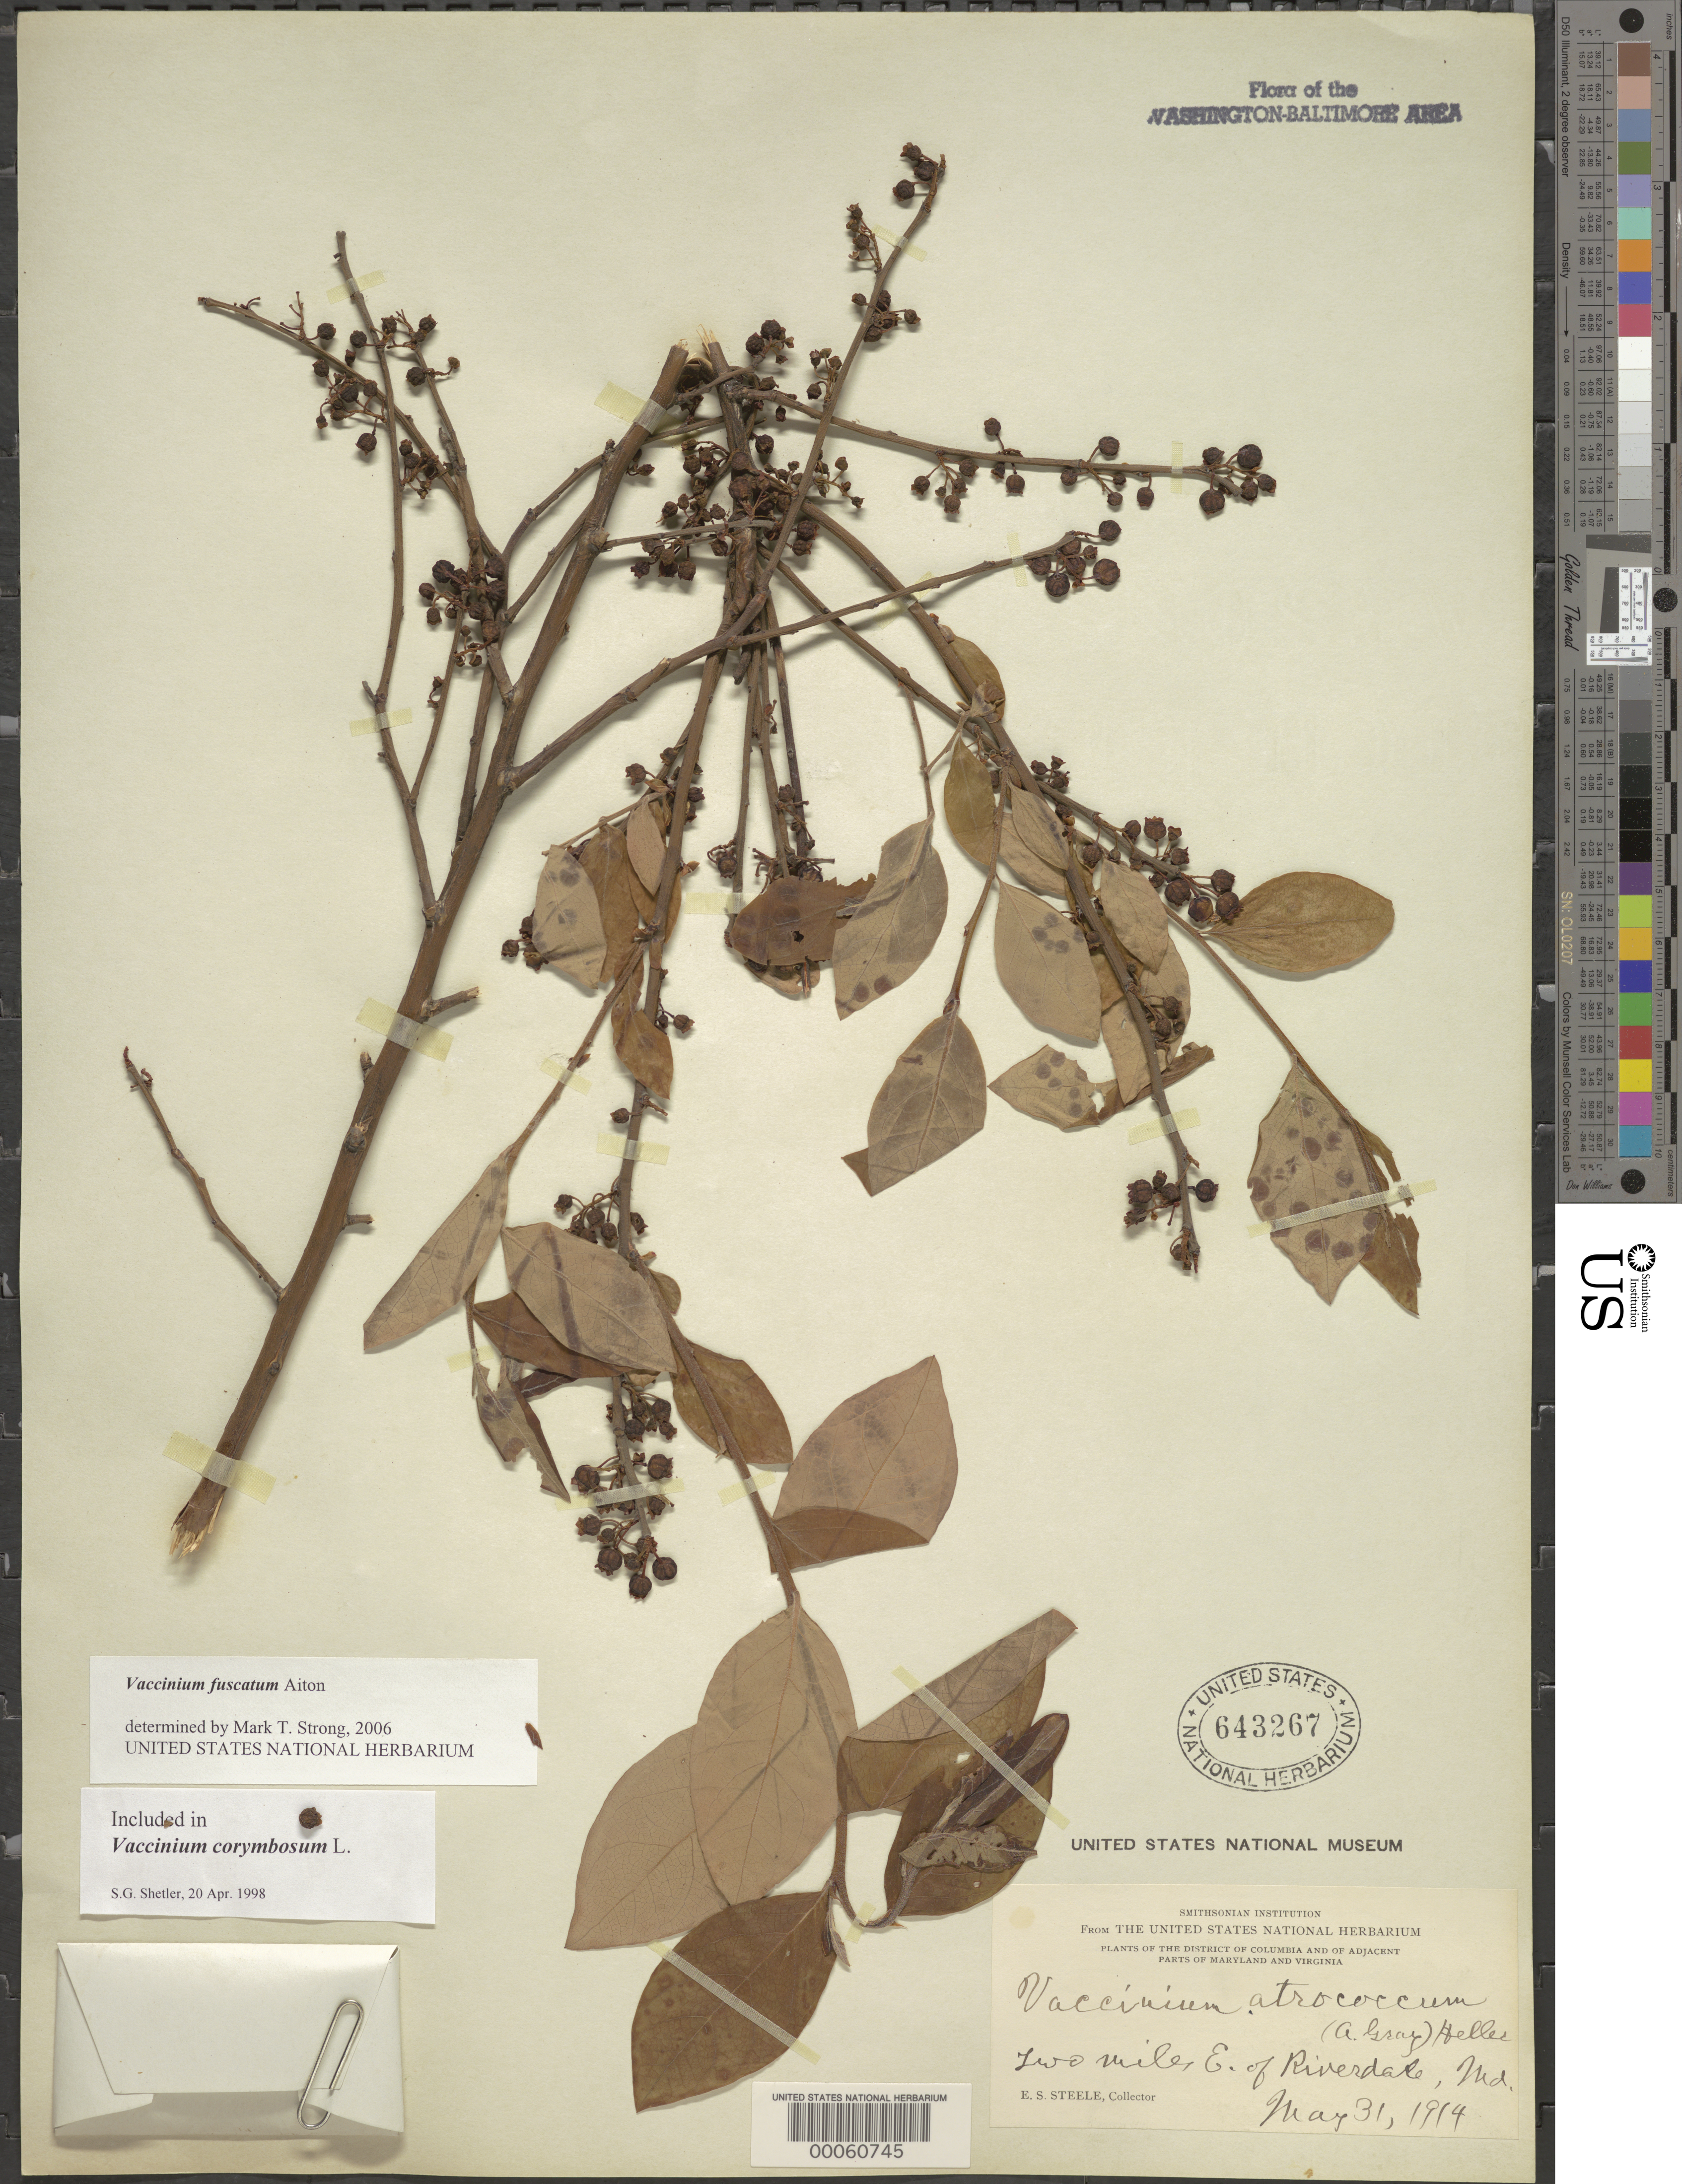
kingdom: Plantae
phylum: Tracheophyta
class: Magnoliopsida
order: Ericales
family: Ericaceae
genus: Vaccinium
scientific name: Vaccinium corymbosum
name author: L.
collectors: E. Steele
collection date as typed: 31 May 1914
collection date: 1914-05-31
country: United States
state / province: Maryland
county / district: Charles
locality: E of Riverdale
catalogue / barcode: US 643267